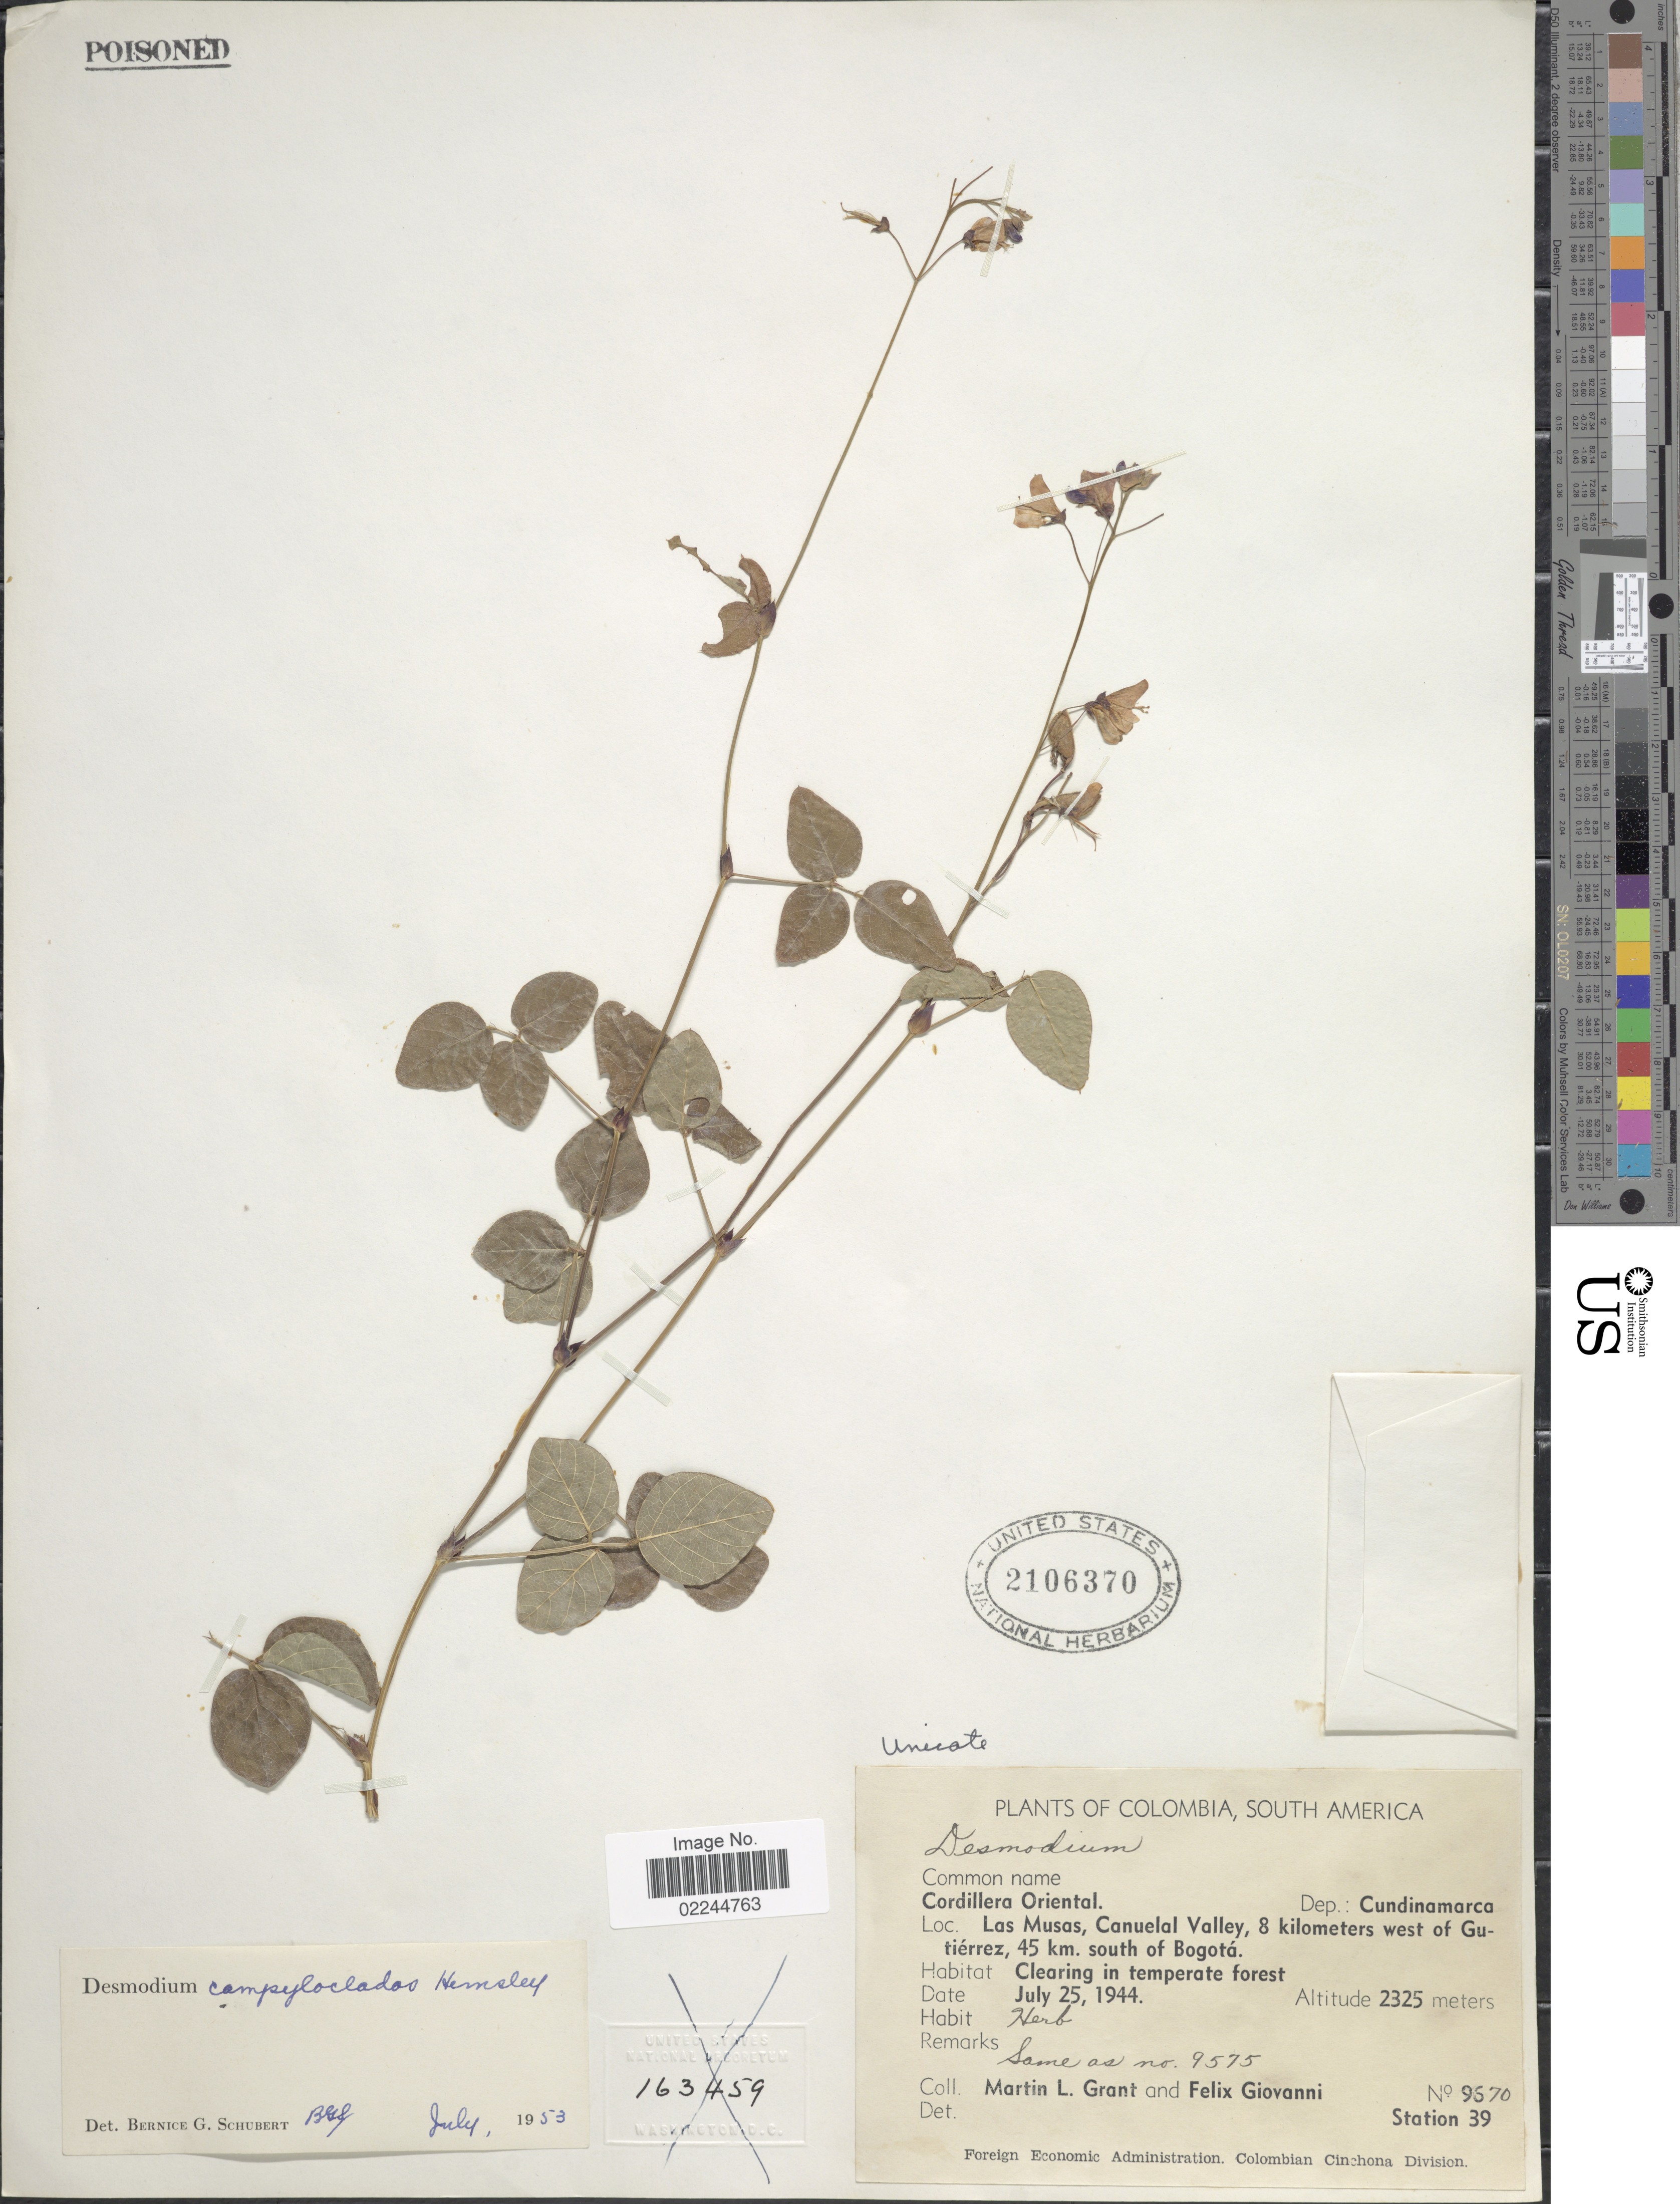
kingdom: Plantae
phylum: Tracheophyta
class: Magnoliopsida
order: Fabales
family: Fabaceae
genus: Desmodium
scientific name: Desmodium campyloclados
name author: Hemsl.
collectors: M. L. Grant & F. Giovanni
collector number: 9670/39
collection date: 1944-07-25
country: Colombia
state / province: Cundinamarca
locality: Cordillera Oriental, Las Musas, Canuelal Valley, 8 kilometers west of Gutierrez, 45 km south of Bogota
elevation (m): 2325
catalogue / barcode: US 2106370